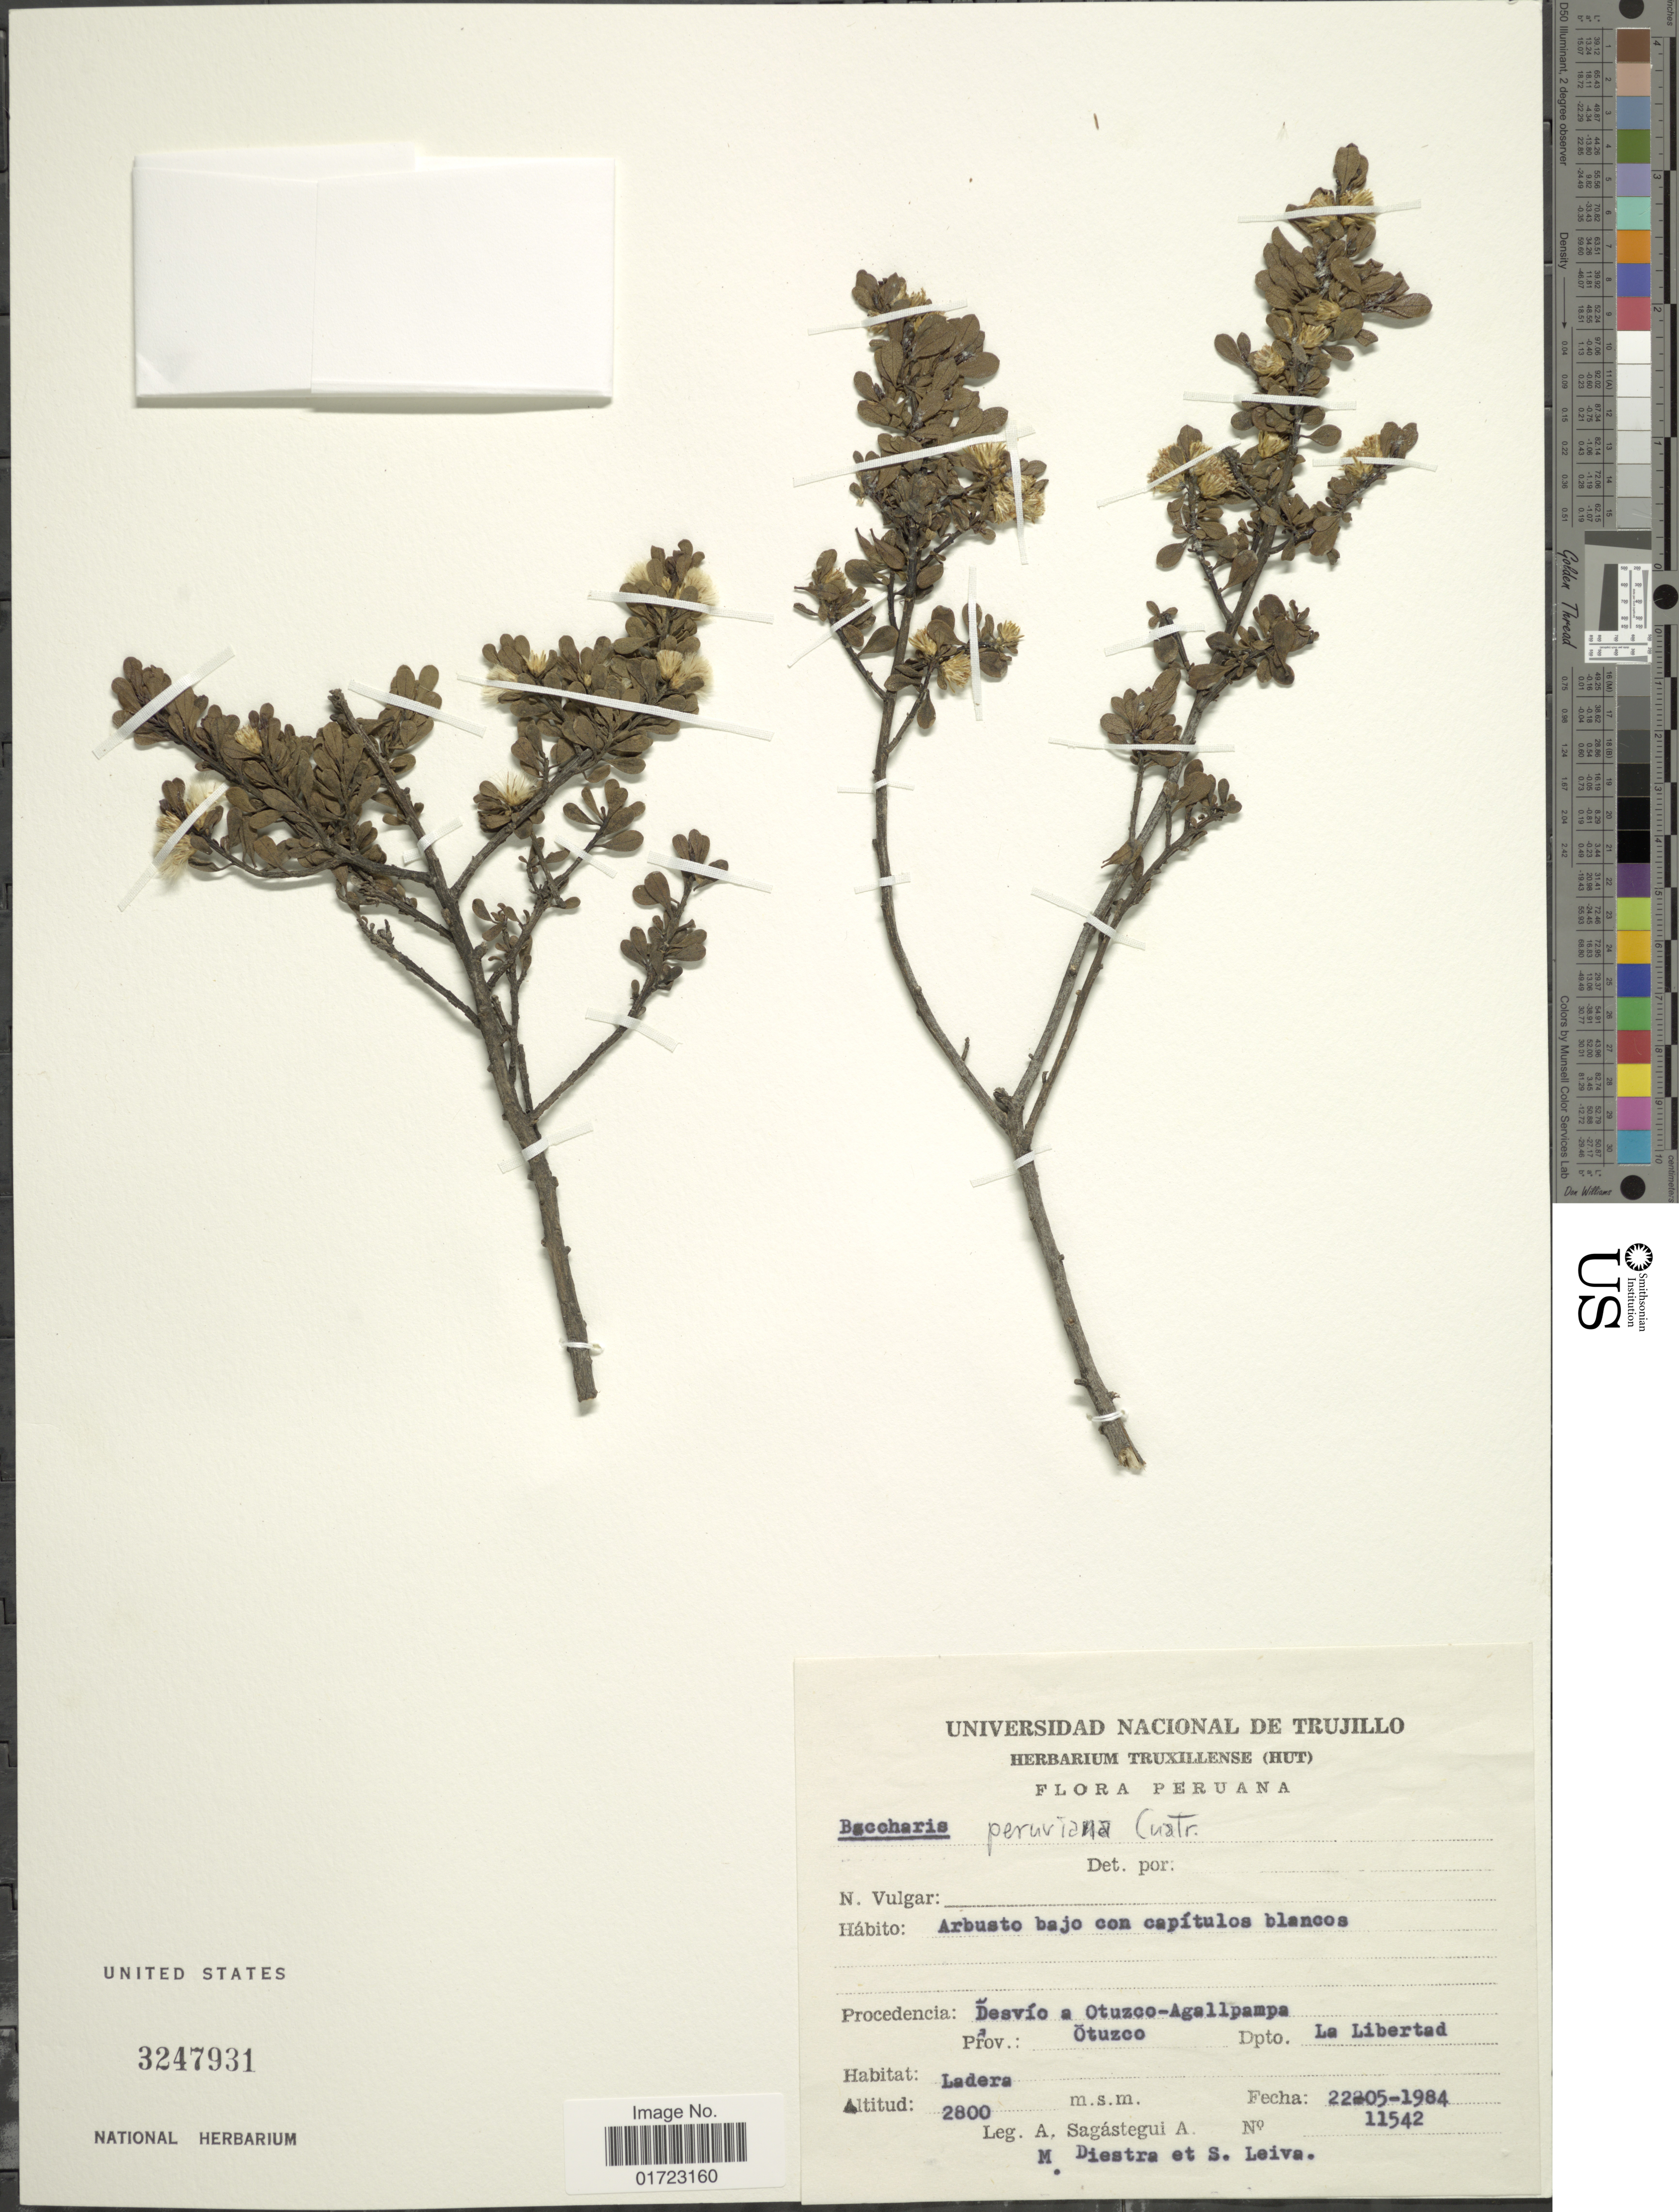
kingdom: Plantae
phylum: Tracheophyta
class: Magnoliopsida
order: Asterales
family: Asteraceae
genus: Baccharis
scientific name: Baccharis peruviana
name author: Cuatrec.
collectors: A. Sagástegui A., M. Diestra & S. Leiva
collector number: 11542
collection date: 1984-05-22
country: Peru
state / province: La Libertad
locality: Desvio a Otuzco- Agallpampa. Prov. otuzco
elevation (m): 2800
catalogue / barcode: US 3247931